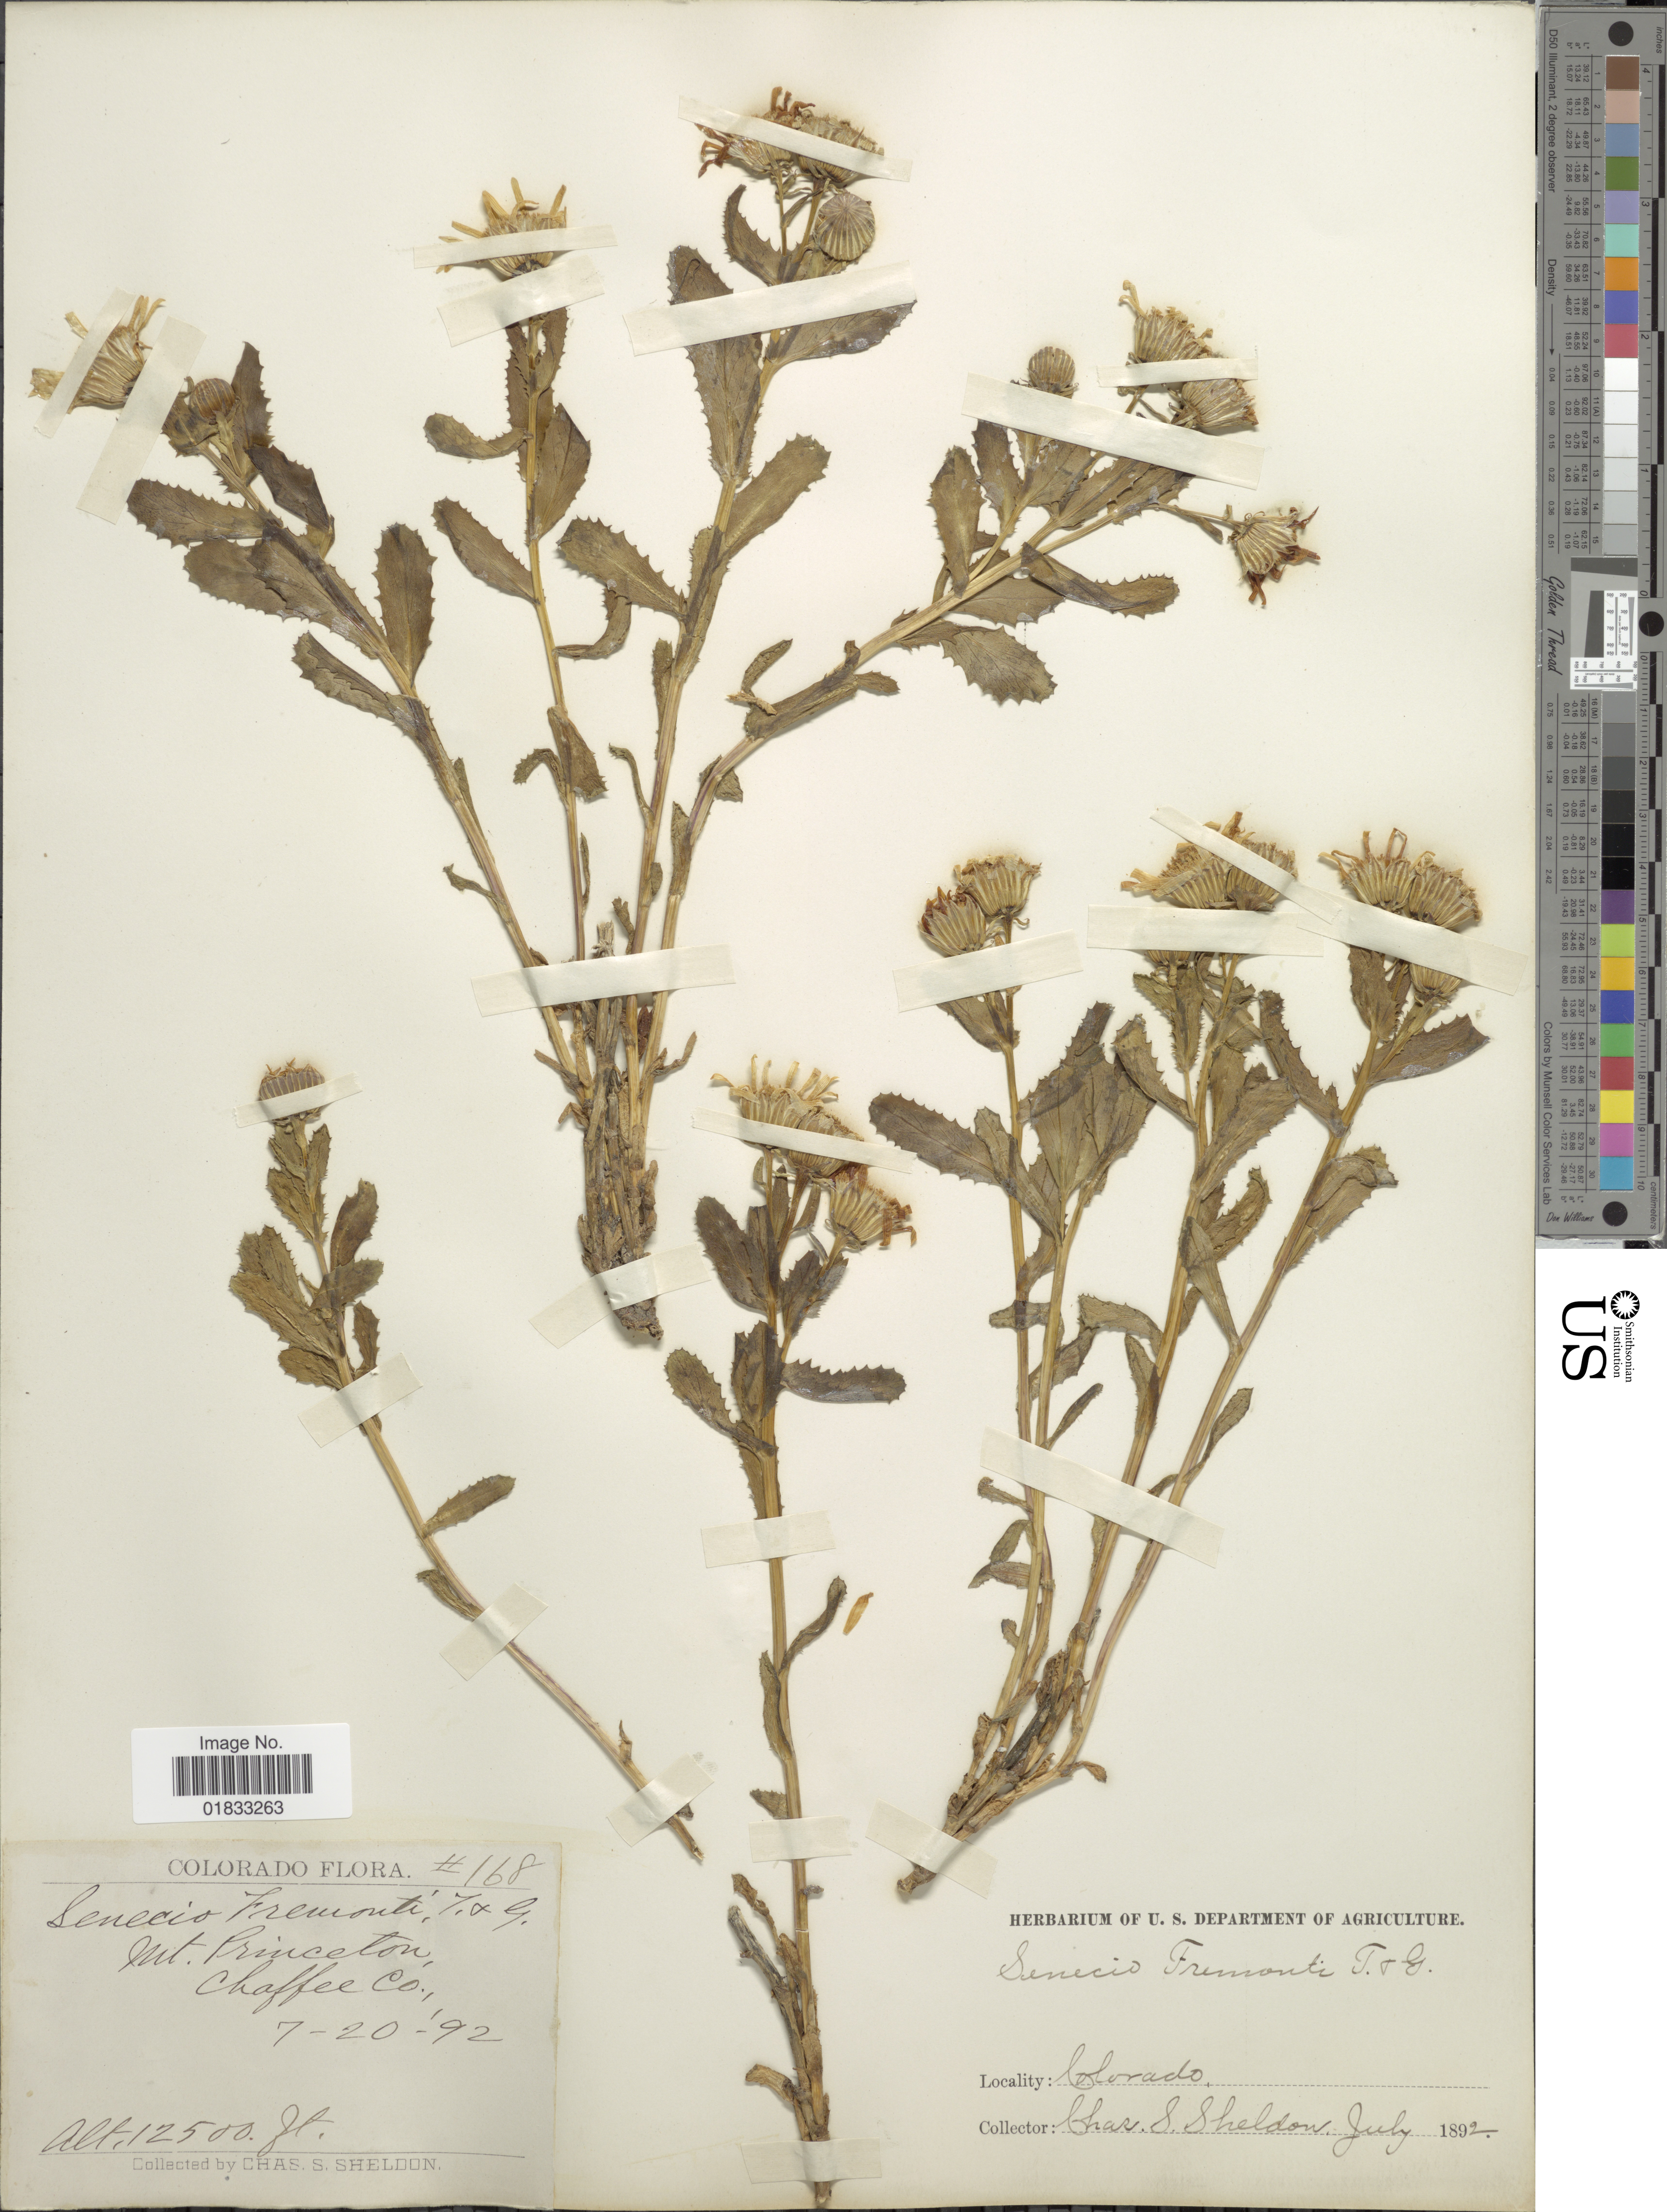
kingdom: Plantae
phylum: Tracheophyta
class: Magnoliopsida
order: Asterales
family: Asteraceae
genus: Senecio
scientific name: Senecio fremontii var. blitoides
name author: (Greene) Cronq.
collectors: C. S. Sheldon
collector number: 168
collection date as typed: Transcribed d/m/y: 20/7/92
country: United States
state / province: Colorado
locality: Mt. Princeton, Chaffee Co.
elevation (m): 3810